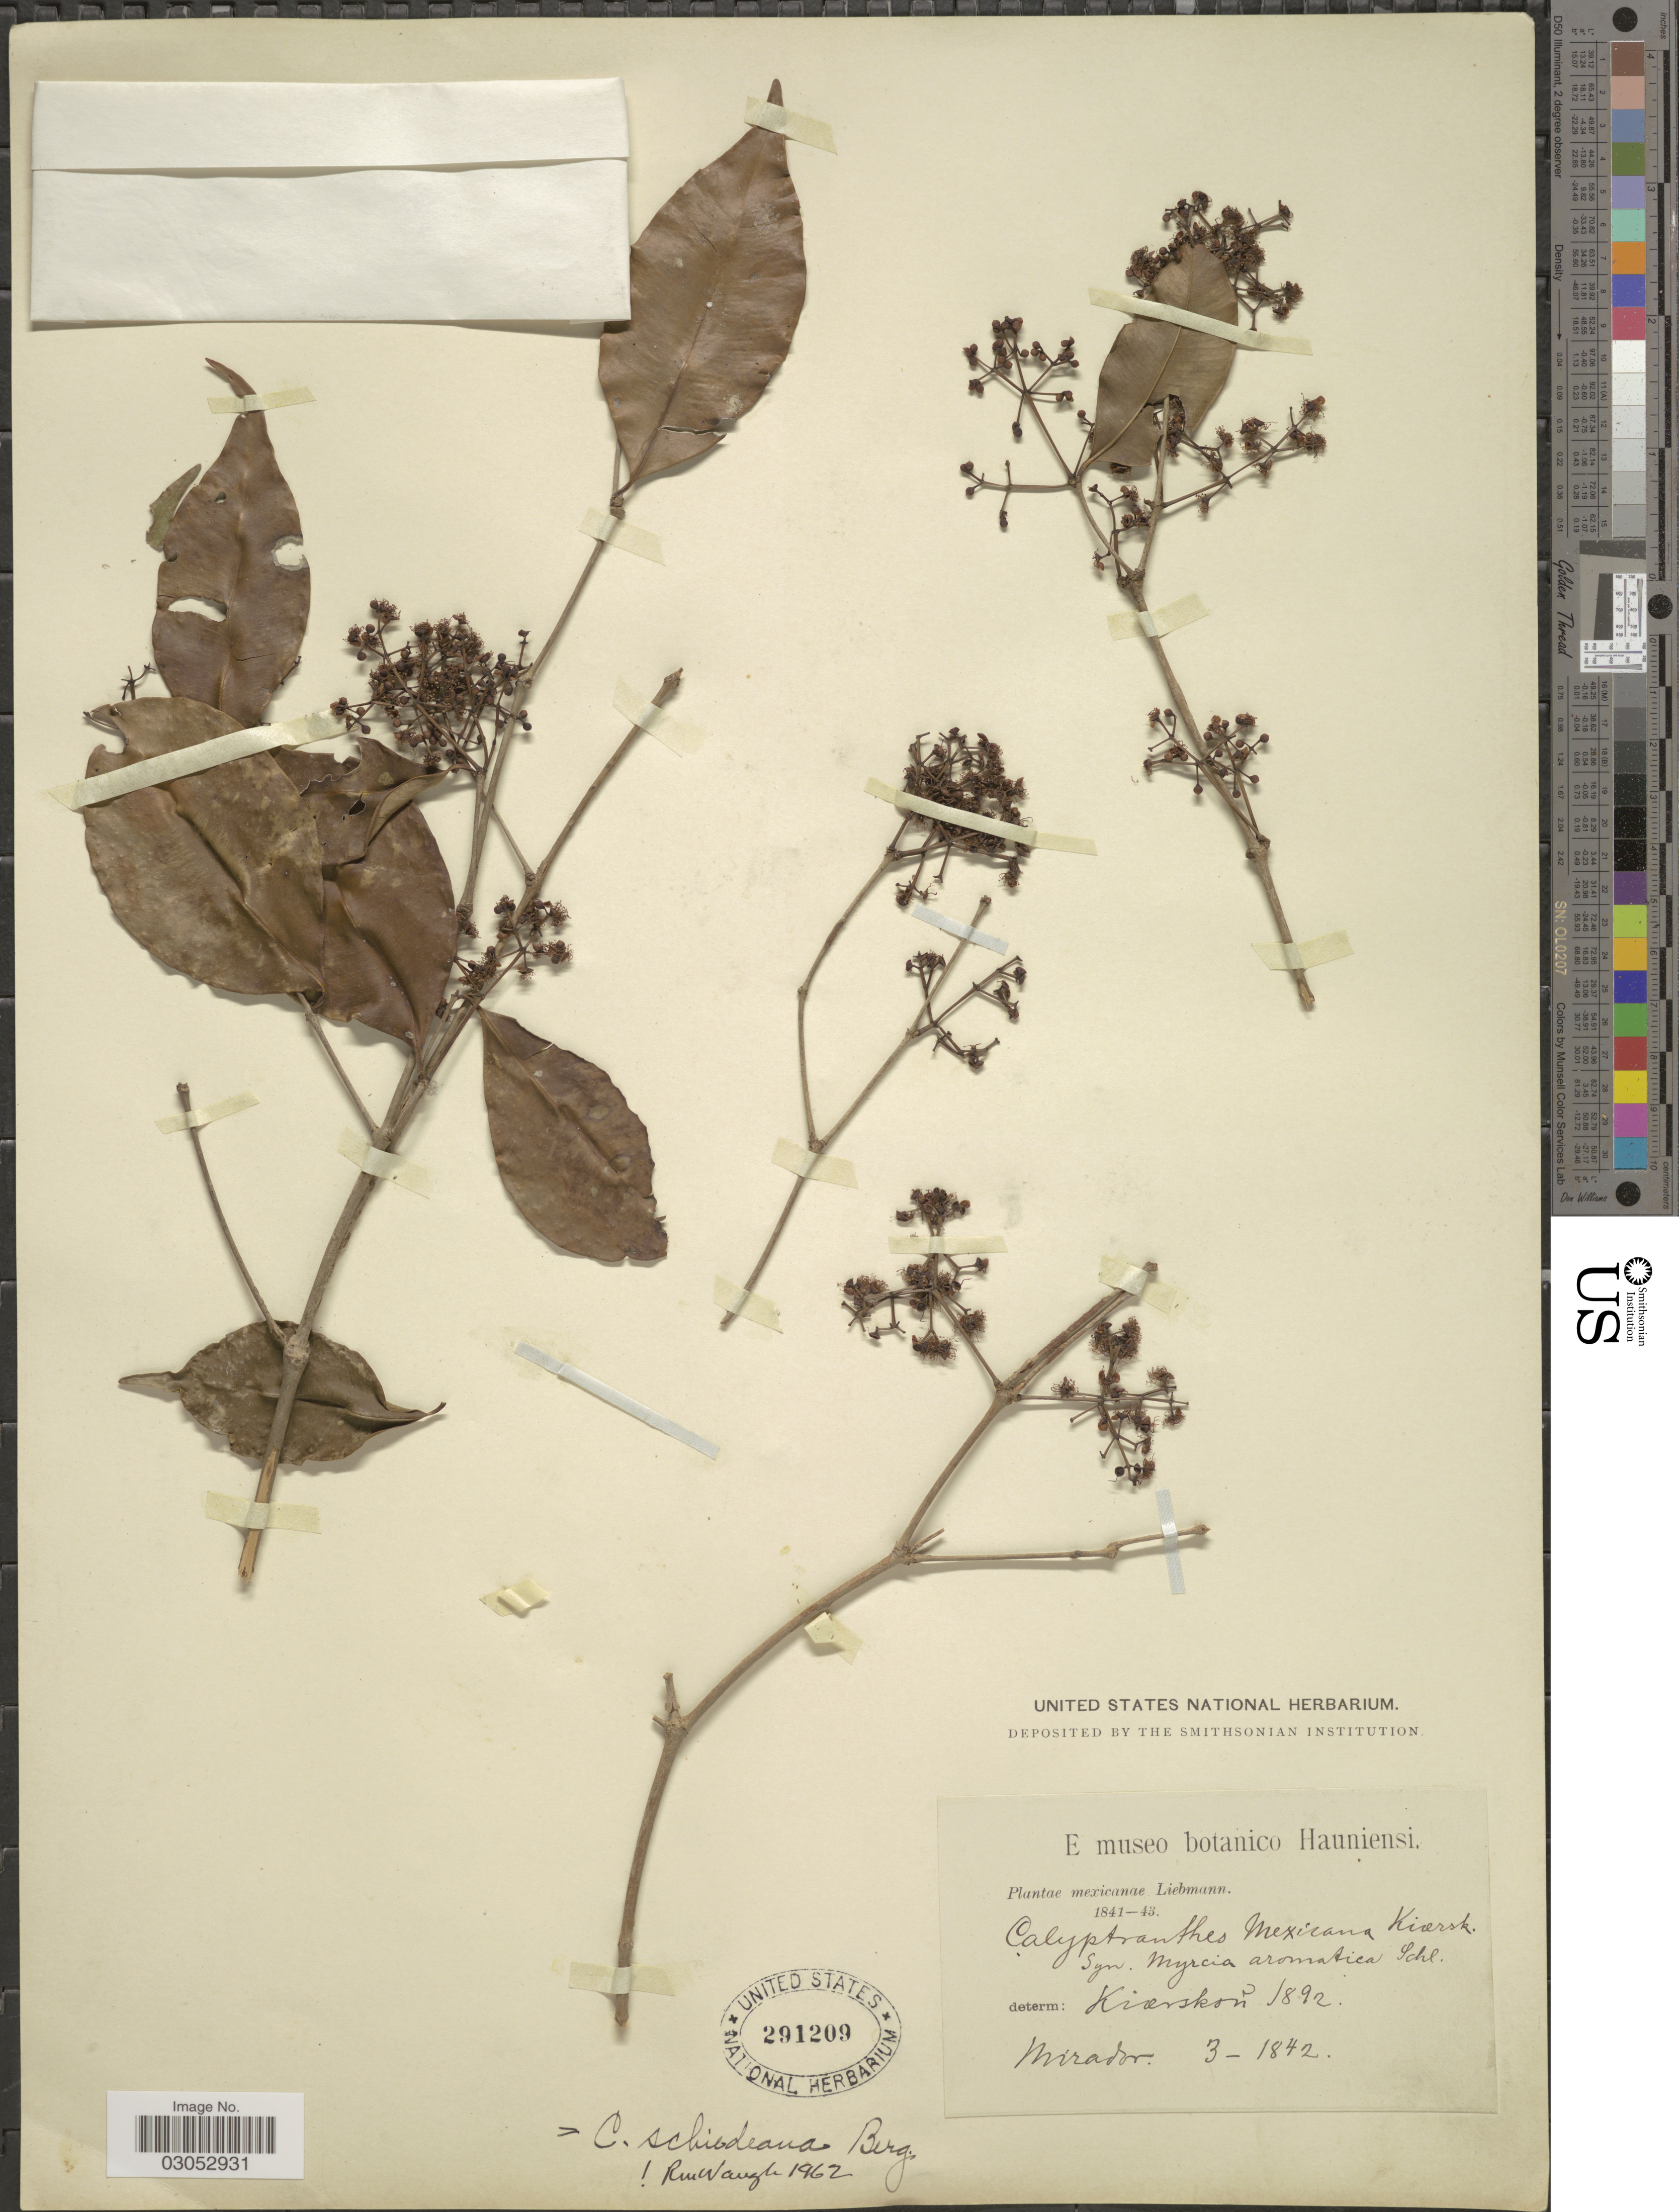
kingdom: Plantae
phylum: Tracheophyta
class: Magnoliopsida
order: Myrtales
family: Myrtaceae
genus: Myrcia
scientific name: Myrcia schiedeana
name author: (O. Berg) A.R. Lourenço & Sánchez-Cháv.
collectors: Liebmann, --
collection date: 1842-03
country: Mexico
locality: Mirador.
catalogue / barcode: US 291209